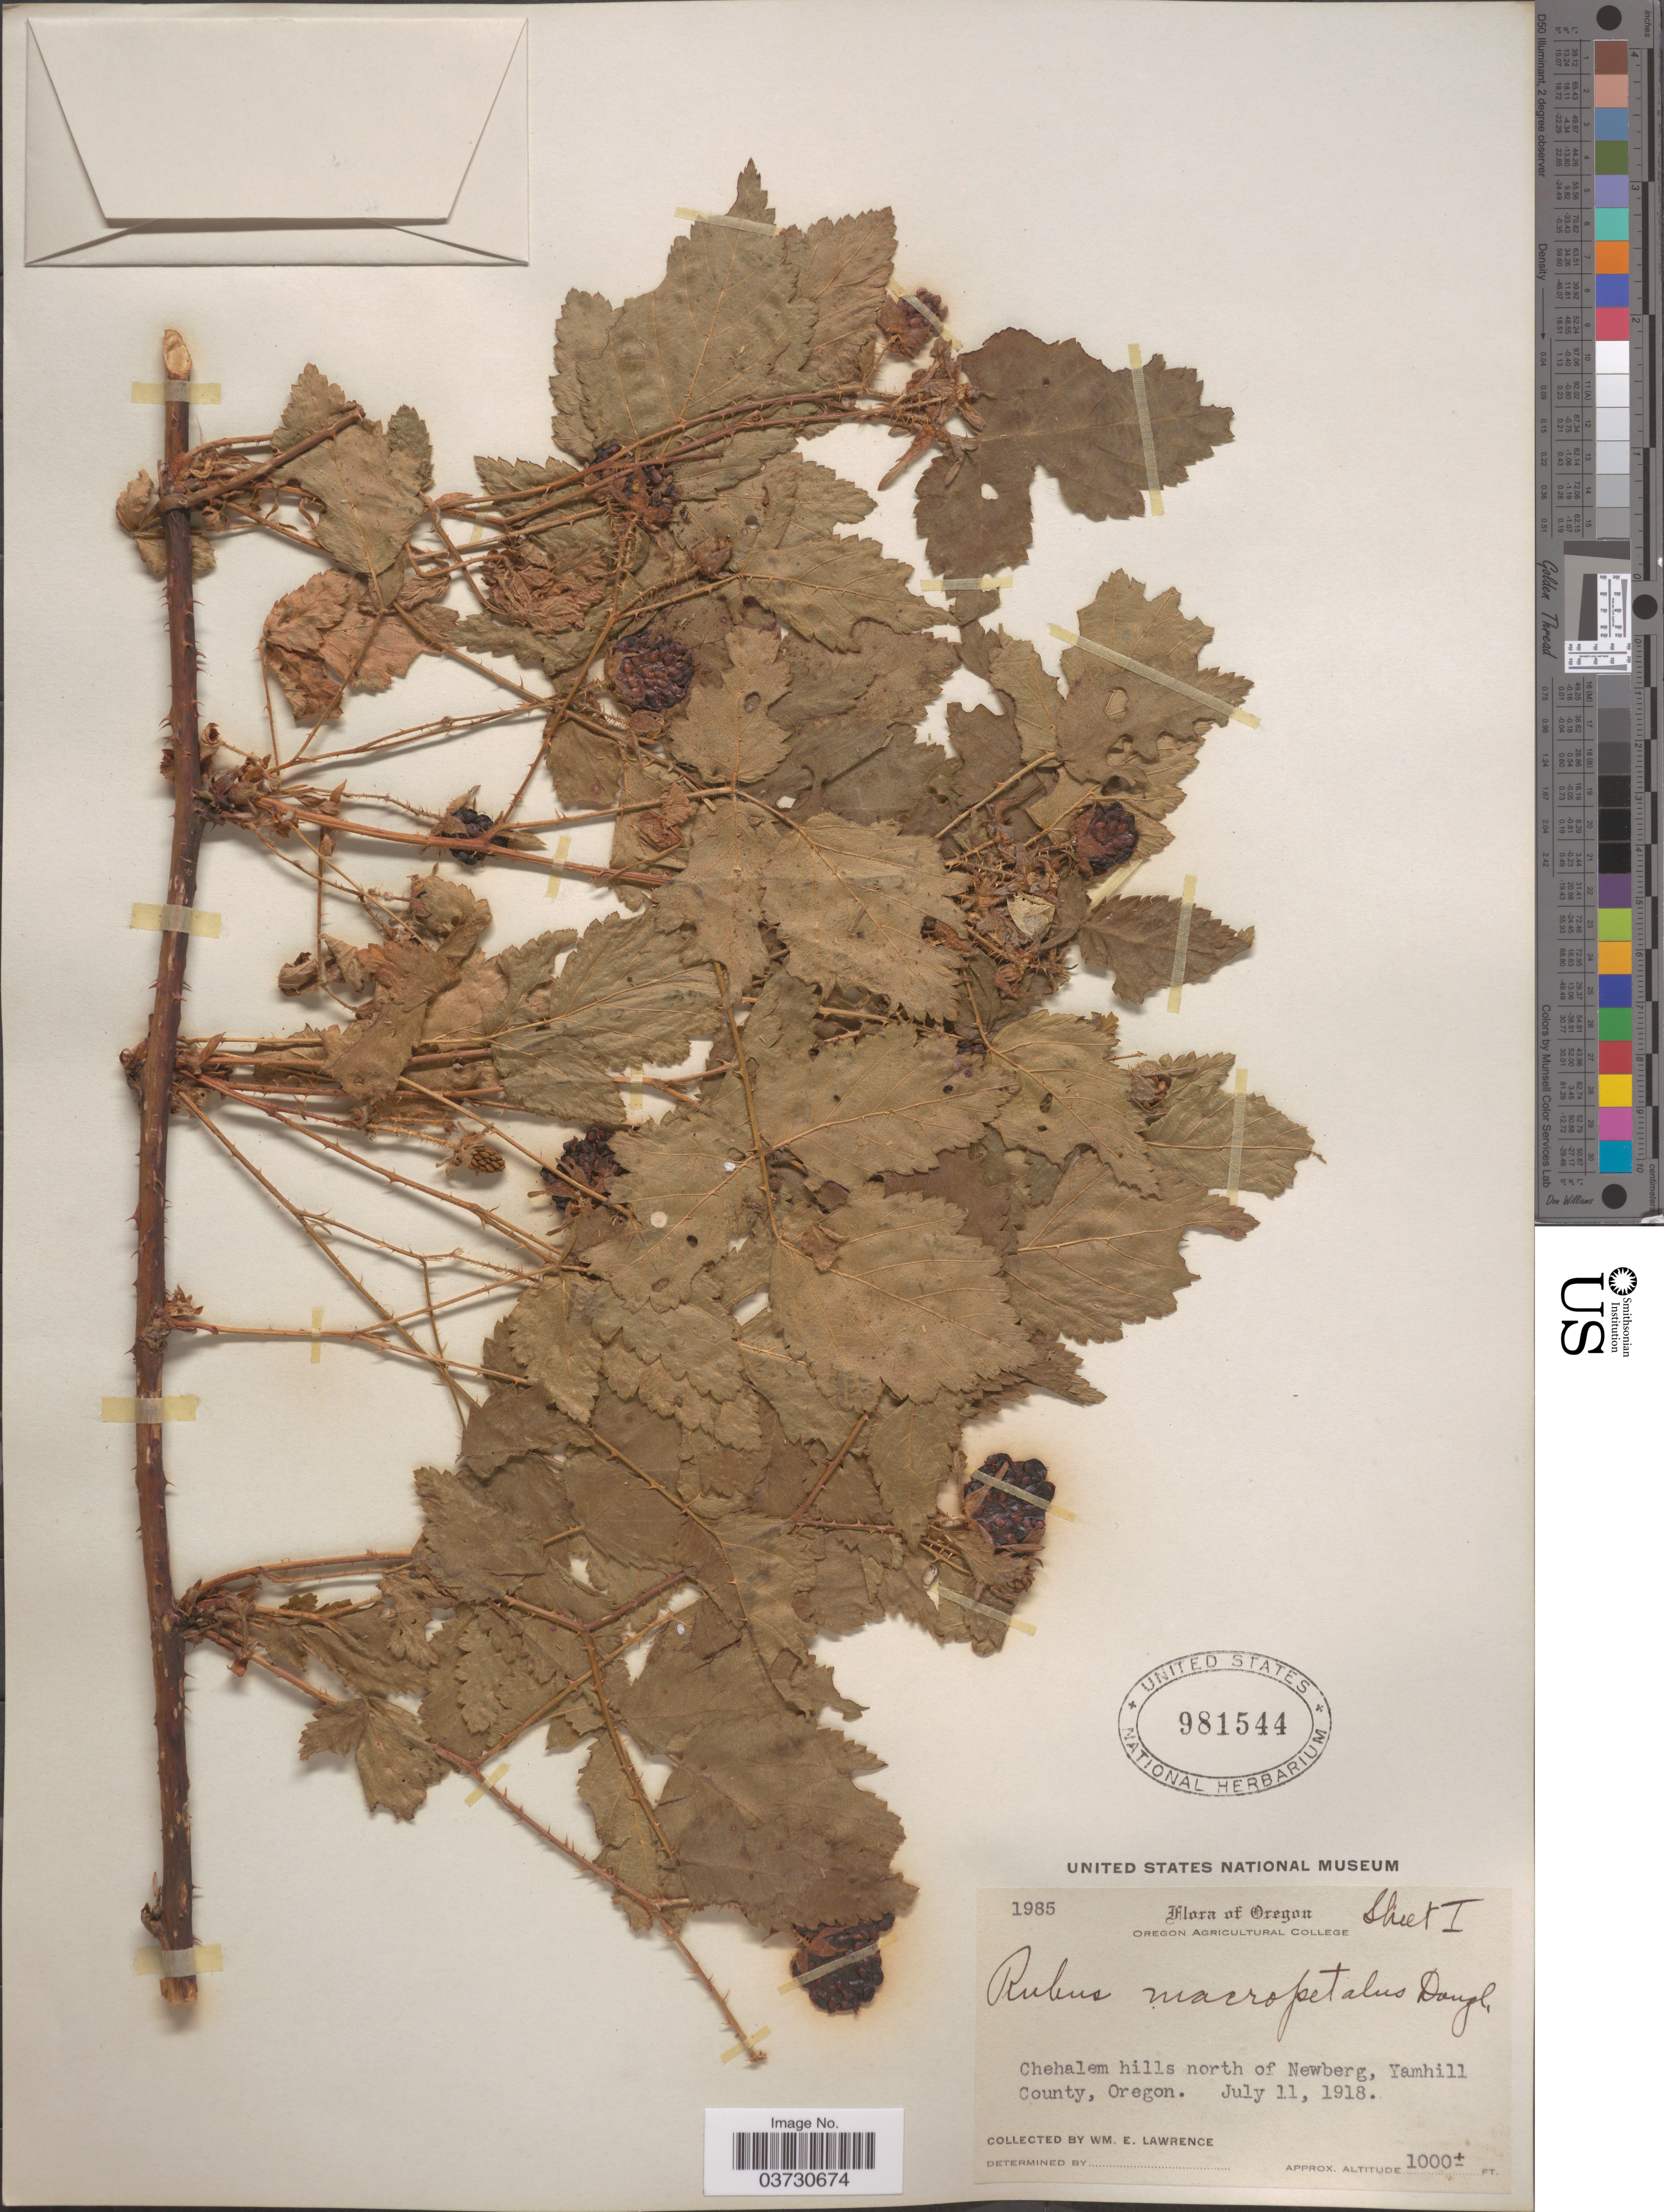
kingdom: Plantae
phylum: Tracheophyta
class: Magnoliopsida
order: Rosales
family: Rosaceae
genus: Rubus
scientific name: Rubus macropetalus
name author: Douglas ex Hook.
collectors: W. Lawrence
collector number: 1985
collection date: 1918-07-11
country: United States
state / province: Oregon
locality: Chehalem hills north of Newberg, Yamhill County.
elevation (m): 305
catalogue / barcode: US 981544